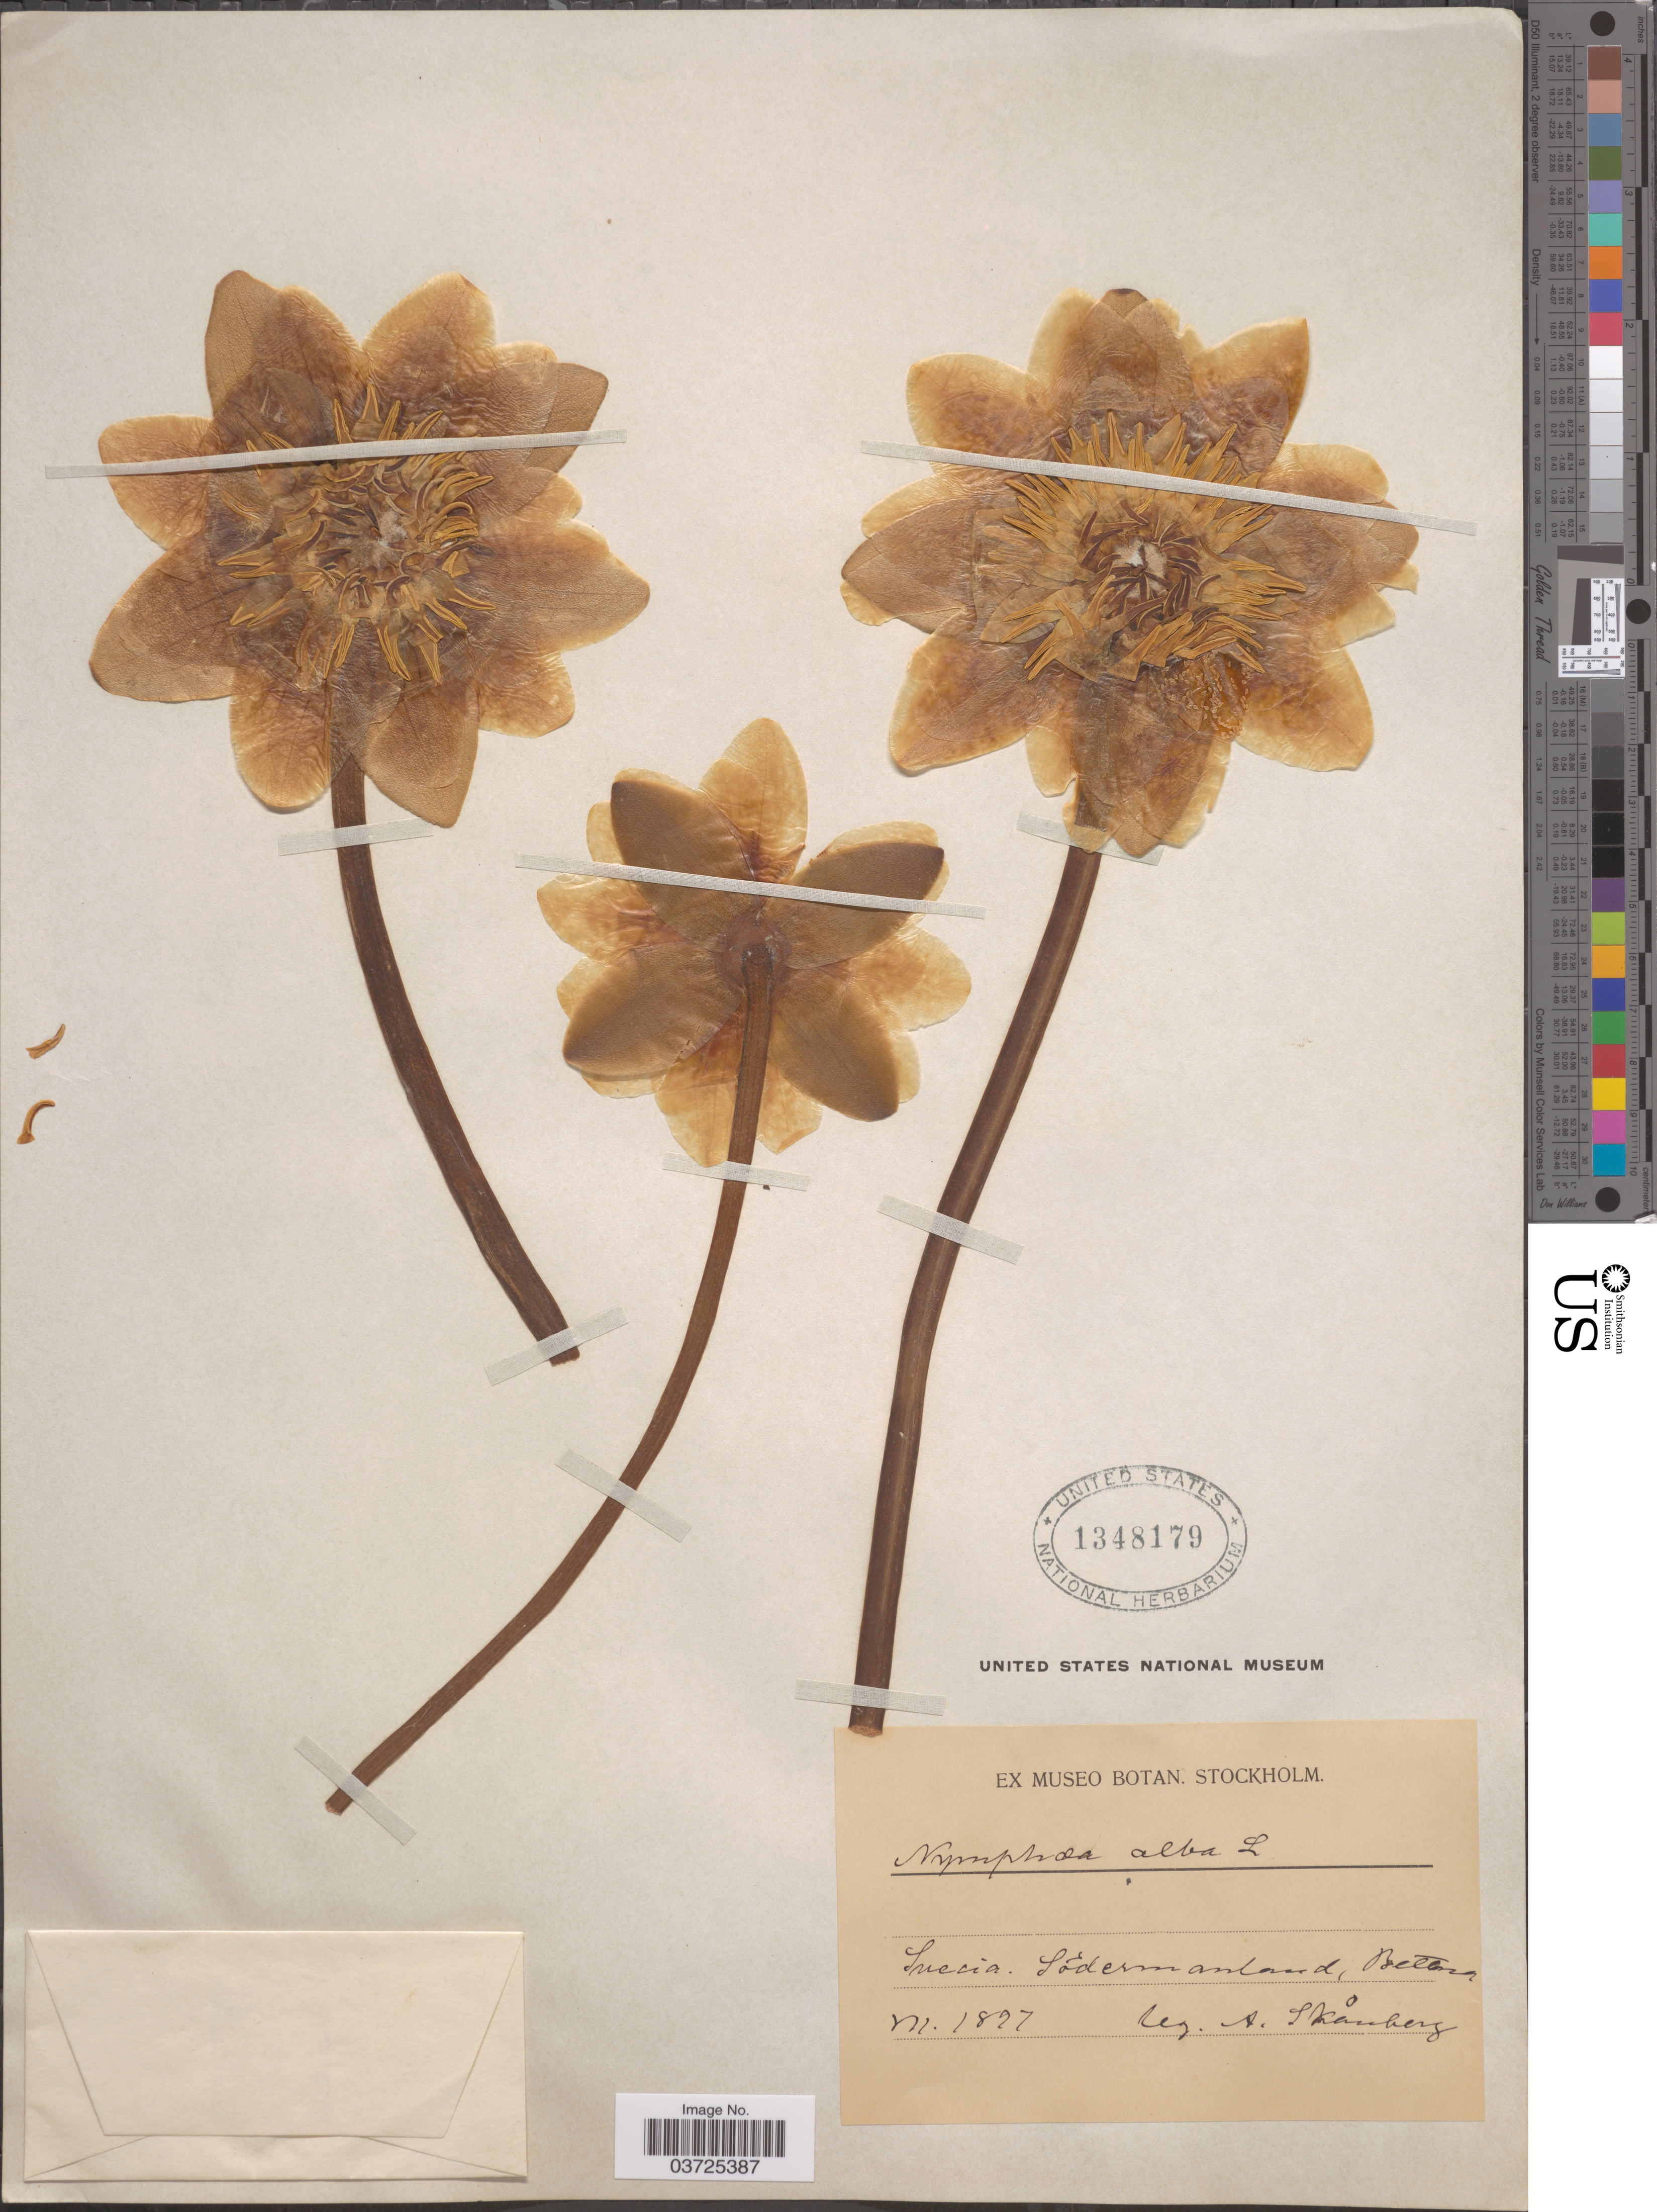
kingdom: Plantae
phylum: Tracheophyta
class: Magnoliopsida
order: Nymphaeales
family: Nymphaeaceae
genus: Nymphaea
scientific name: Nymphaea alba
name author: L.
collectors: A. Skånberg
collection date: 1897-07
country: Sweden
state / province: Sodermanland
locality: Suecia. Sŏdermanland, Belena.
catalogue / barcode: US 1348179